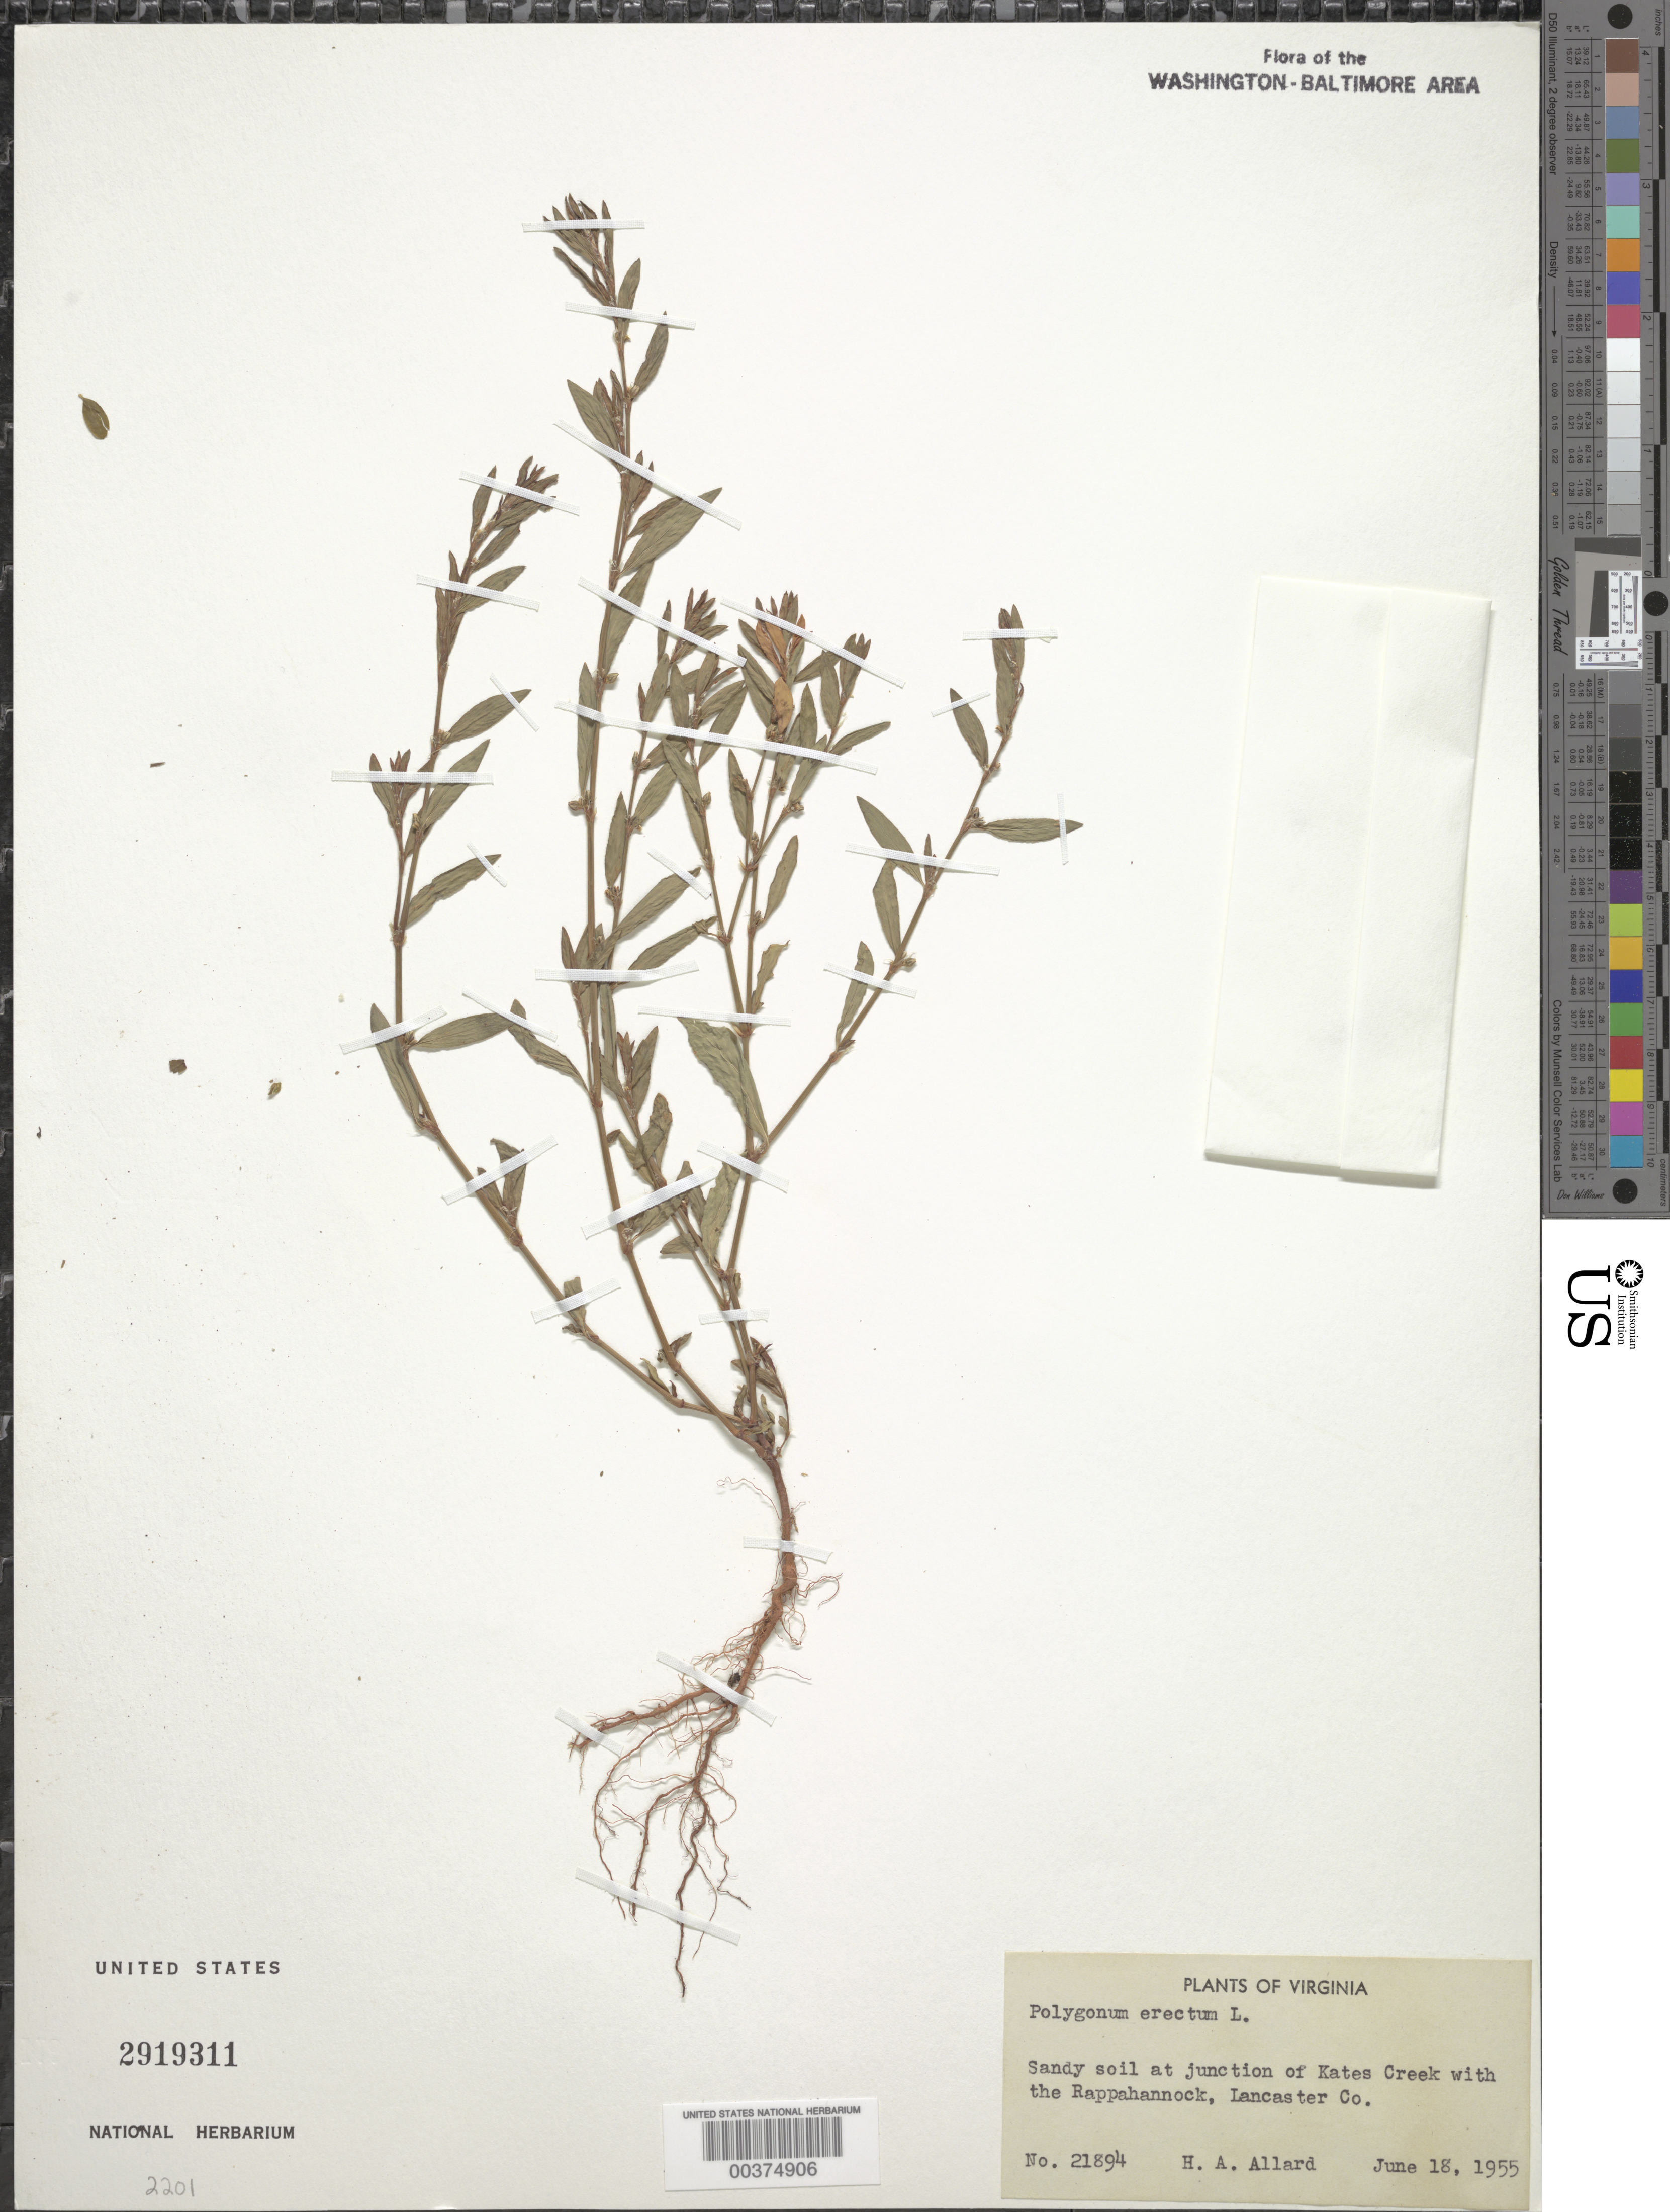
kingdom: Plantae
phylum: Tracheophyta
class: Magnoliopsida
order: Caryophyllales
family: Polygonaceae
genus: Polygonum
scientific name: Polygonum erectum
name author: L.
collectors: H. A. Allard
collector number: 21894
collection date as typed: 18 Jun 1955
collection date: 1955-06-18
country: United States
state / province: Virginia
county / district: Lancaster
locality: Kates Creek junction with Rappahannock River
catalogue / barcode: US 2919311